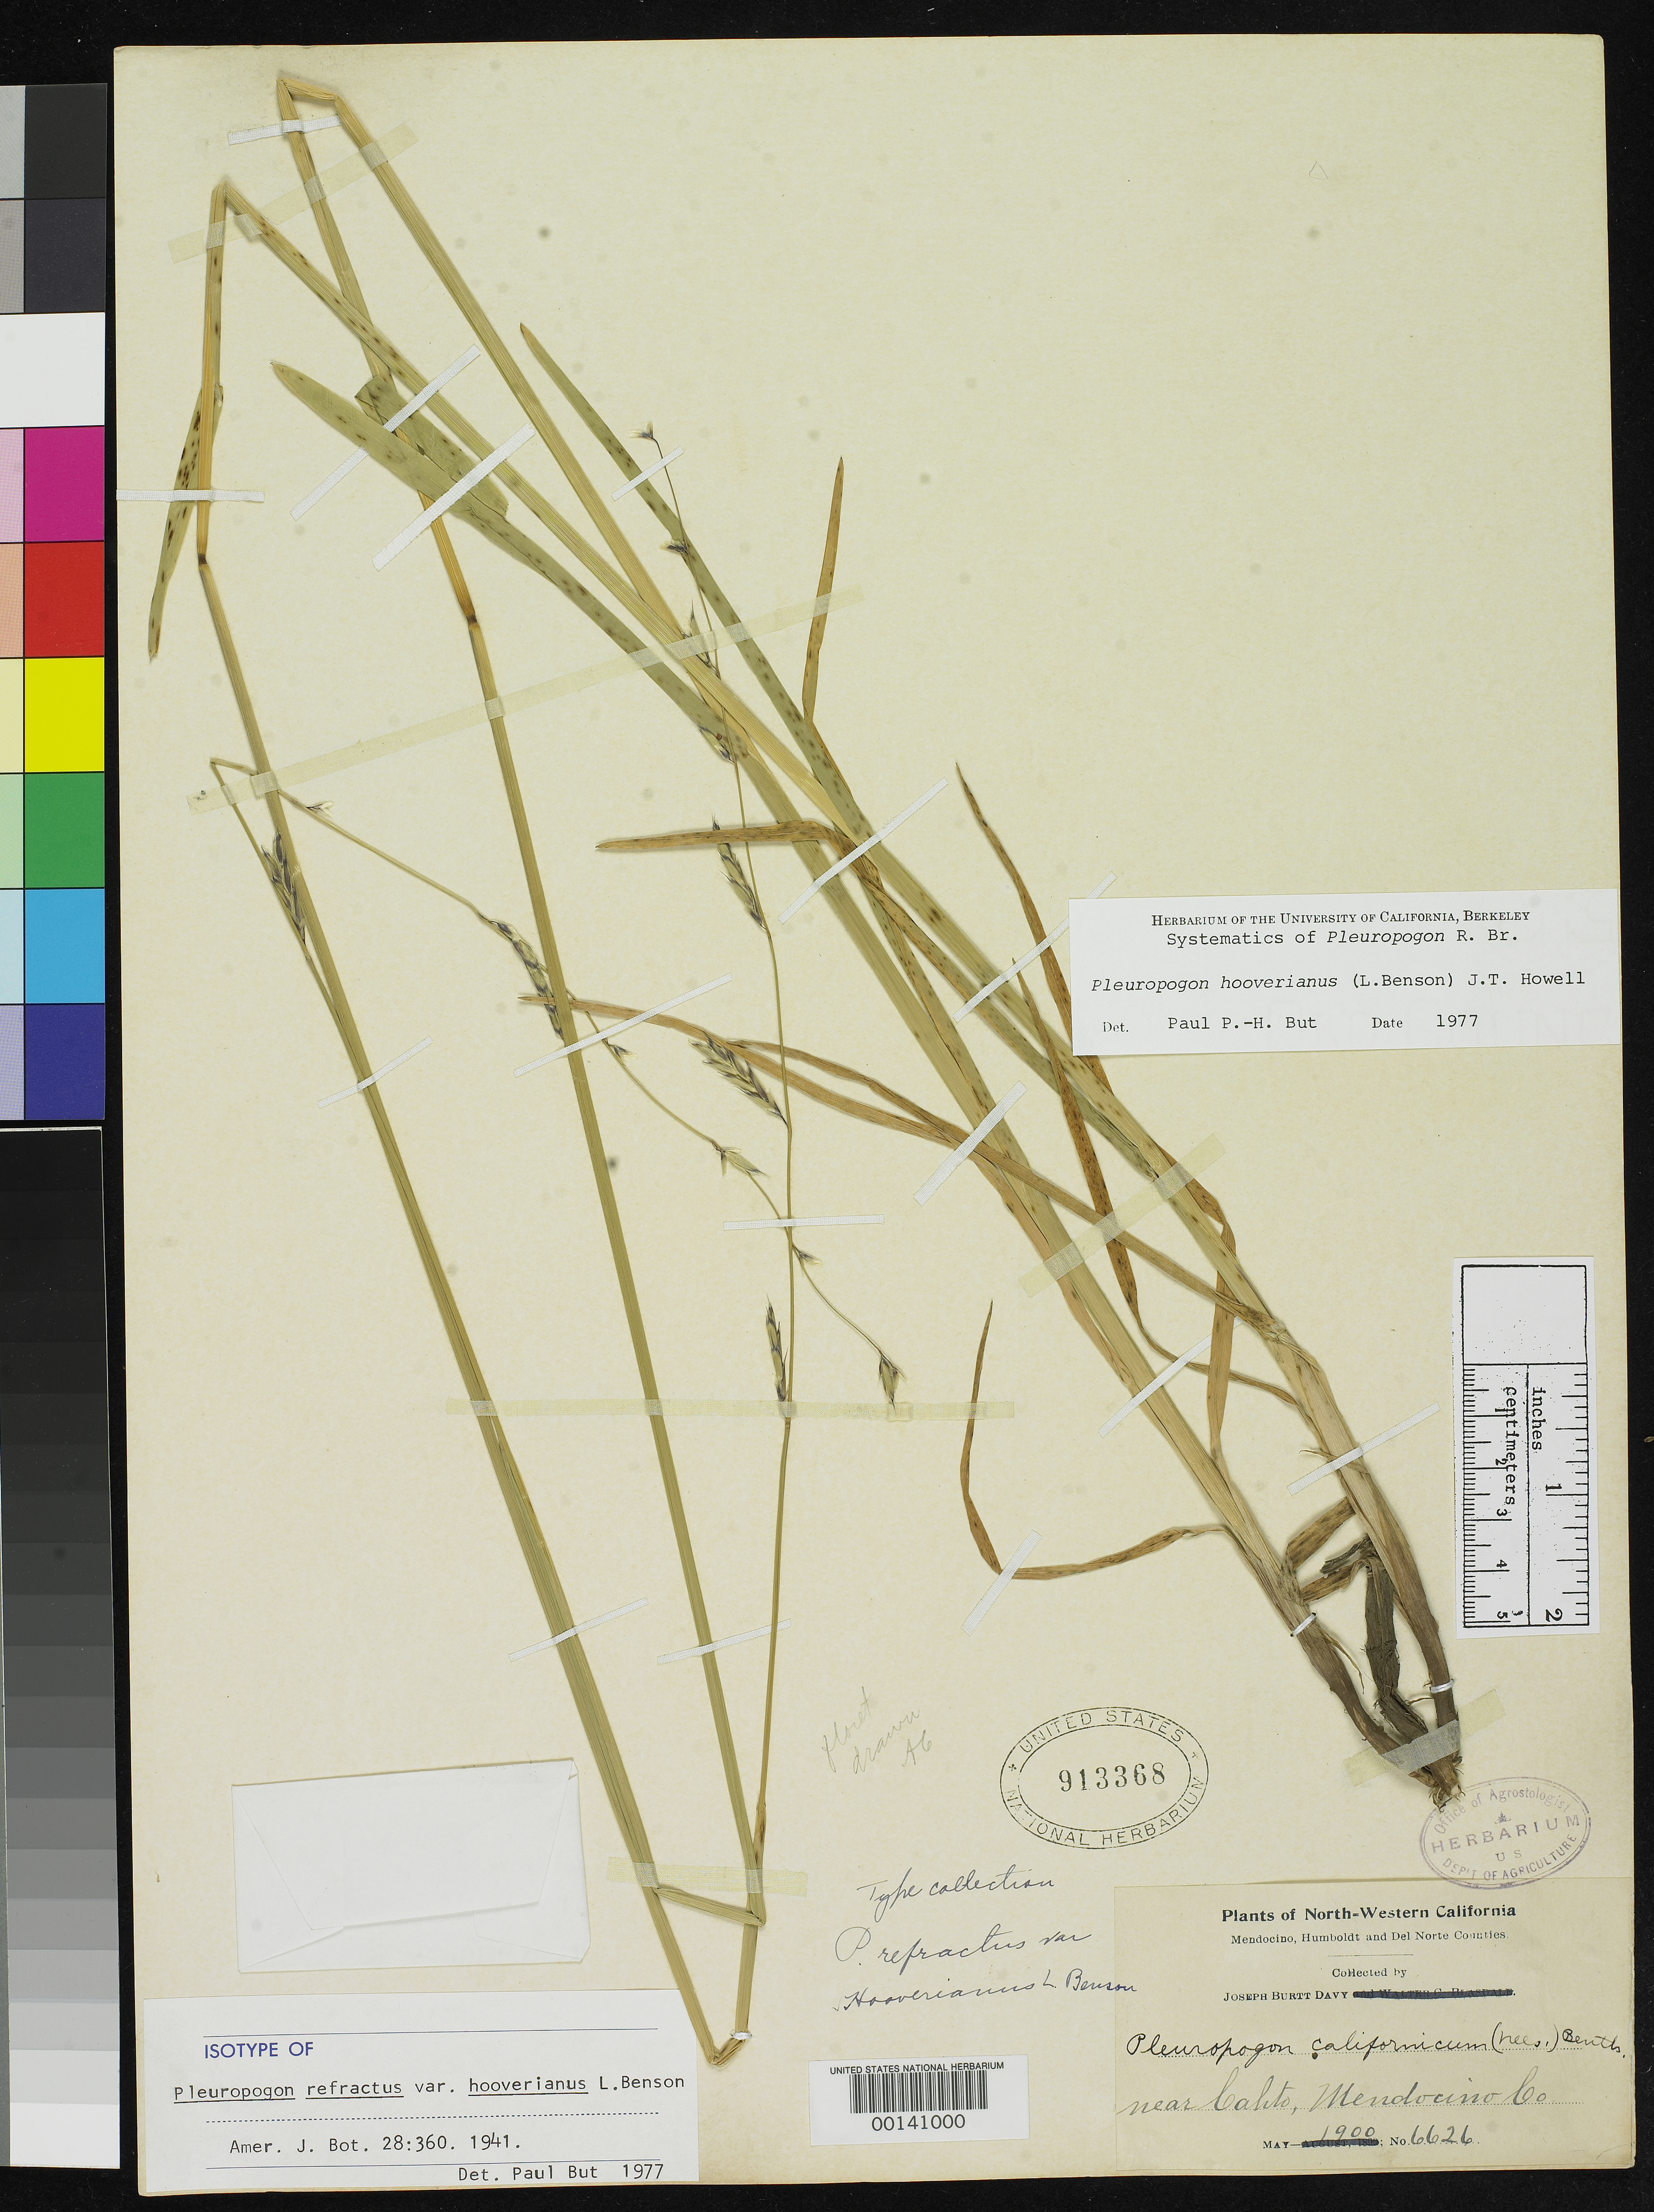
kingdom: Plantae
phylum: Tracheophyta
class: Liliopsida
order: Poales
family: Poaceae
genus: Pleuropogon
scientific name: Pleuropogon refractus var. hooverianus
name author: L.D. Benson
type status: Isotype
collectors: J. Burtt Davy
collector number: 6626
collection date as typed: May 1900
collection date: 1900-05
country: United States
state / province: California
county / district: Mendocino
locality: Near Cahto.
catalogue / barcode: US 913368